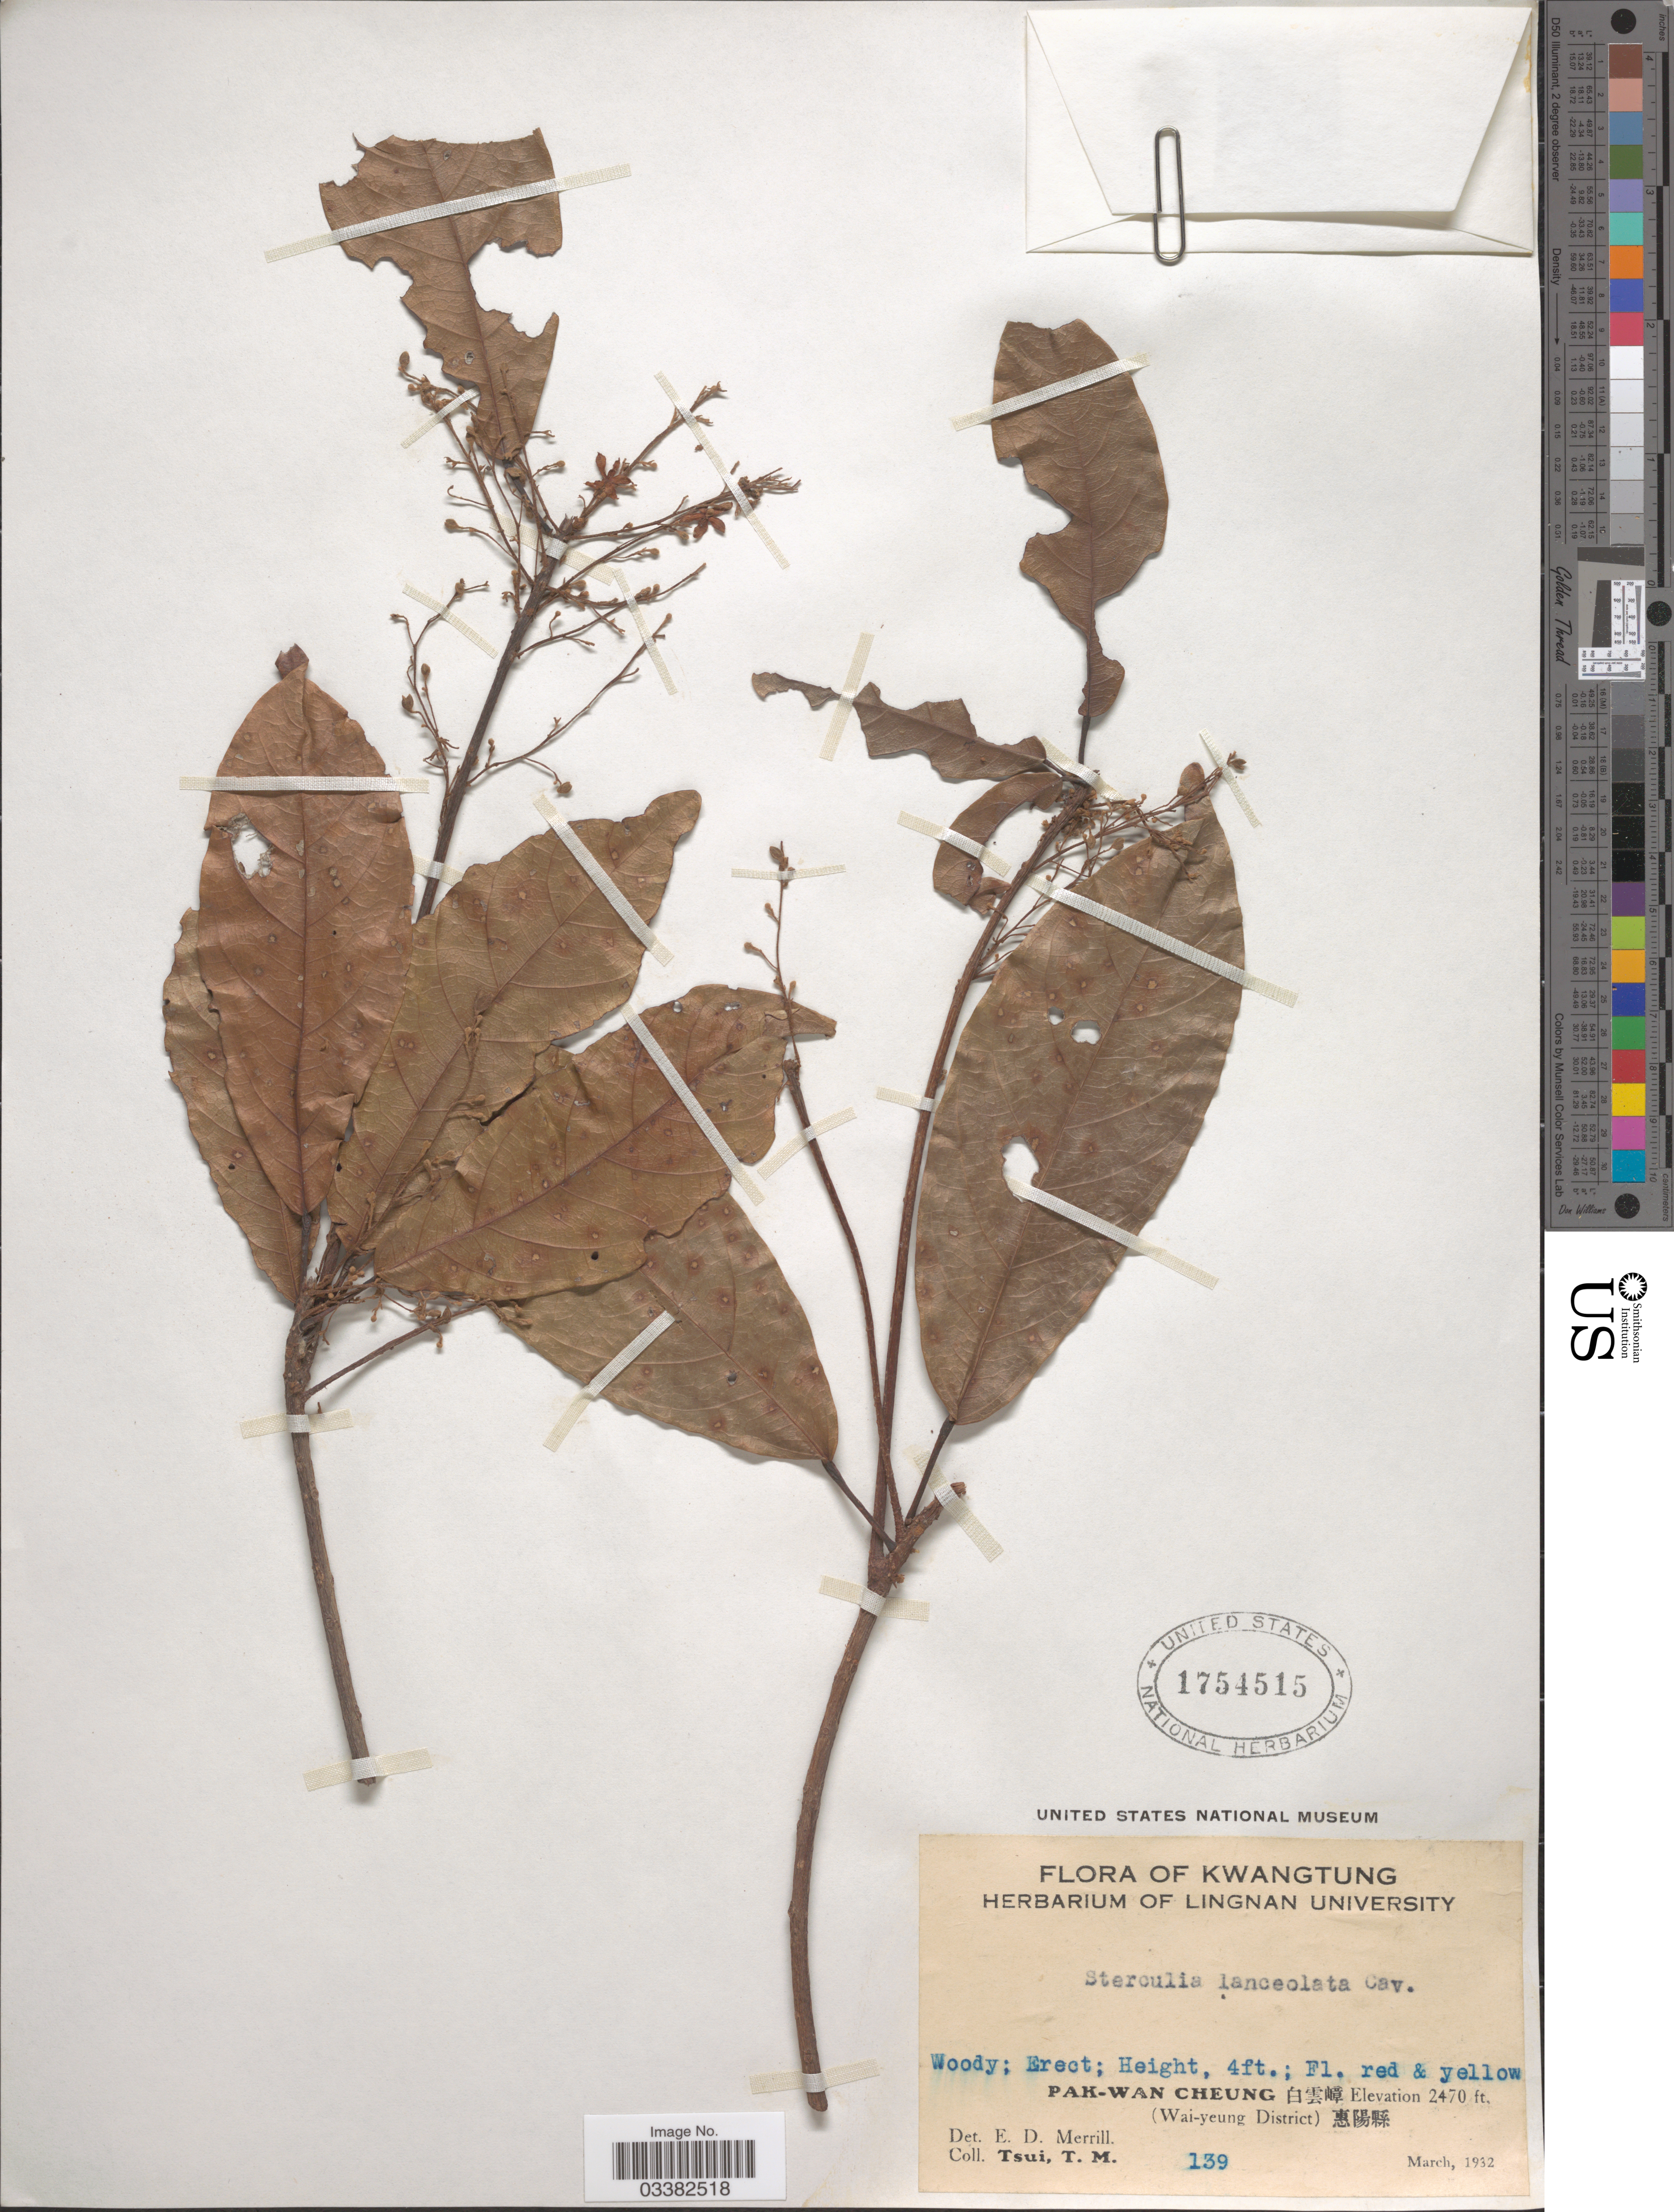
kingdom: Plantae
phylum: Tracheophyta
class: Magnoliopsida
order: Malvales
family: Malvaceae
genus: Sterculia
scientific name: Sterculia lanceolata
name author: Cav.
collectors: T. Tsui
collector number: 139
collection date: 1932-03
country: China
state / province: Guangdong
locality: Kwangtung. Pak-Wan Cheung. X. (Wai-yeung District). X.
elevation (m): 753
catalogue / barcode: US 1754515